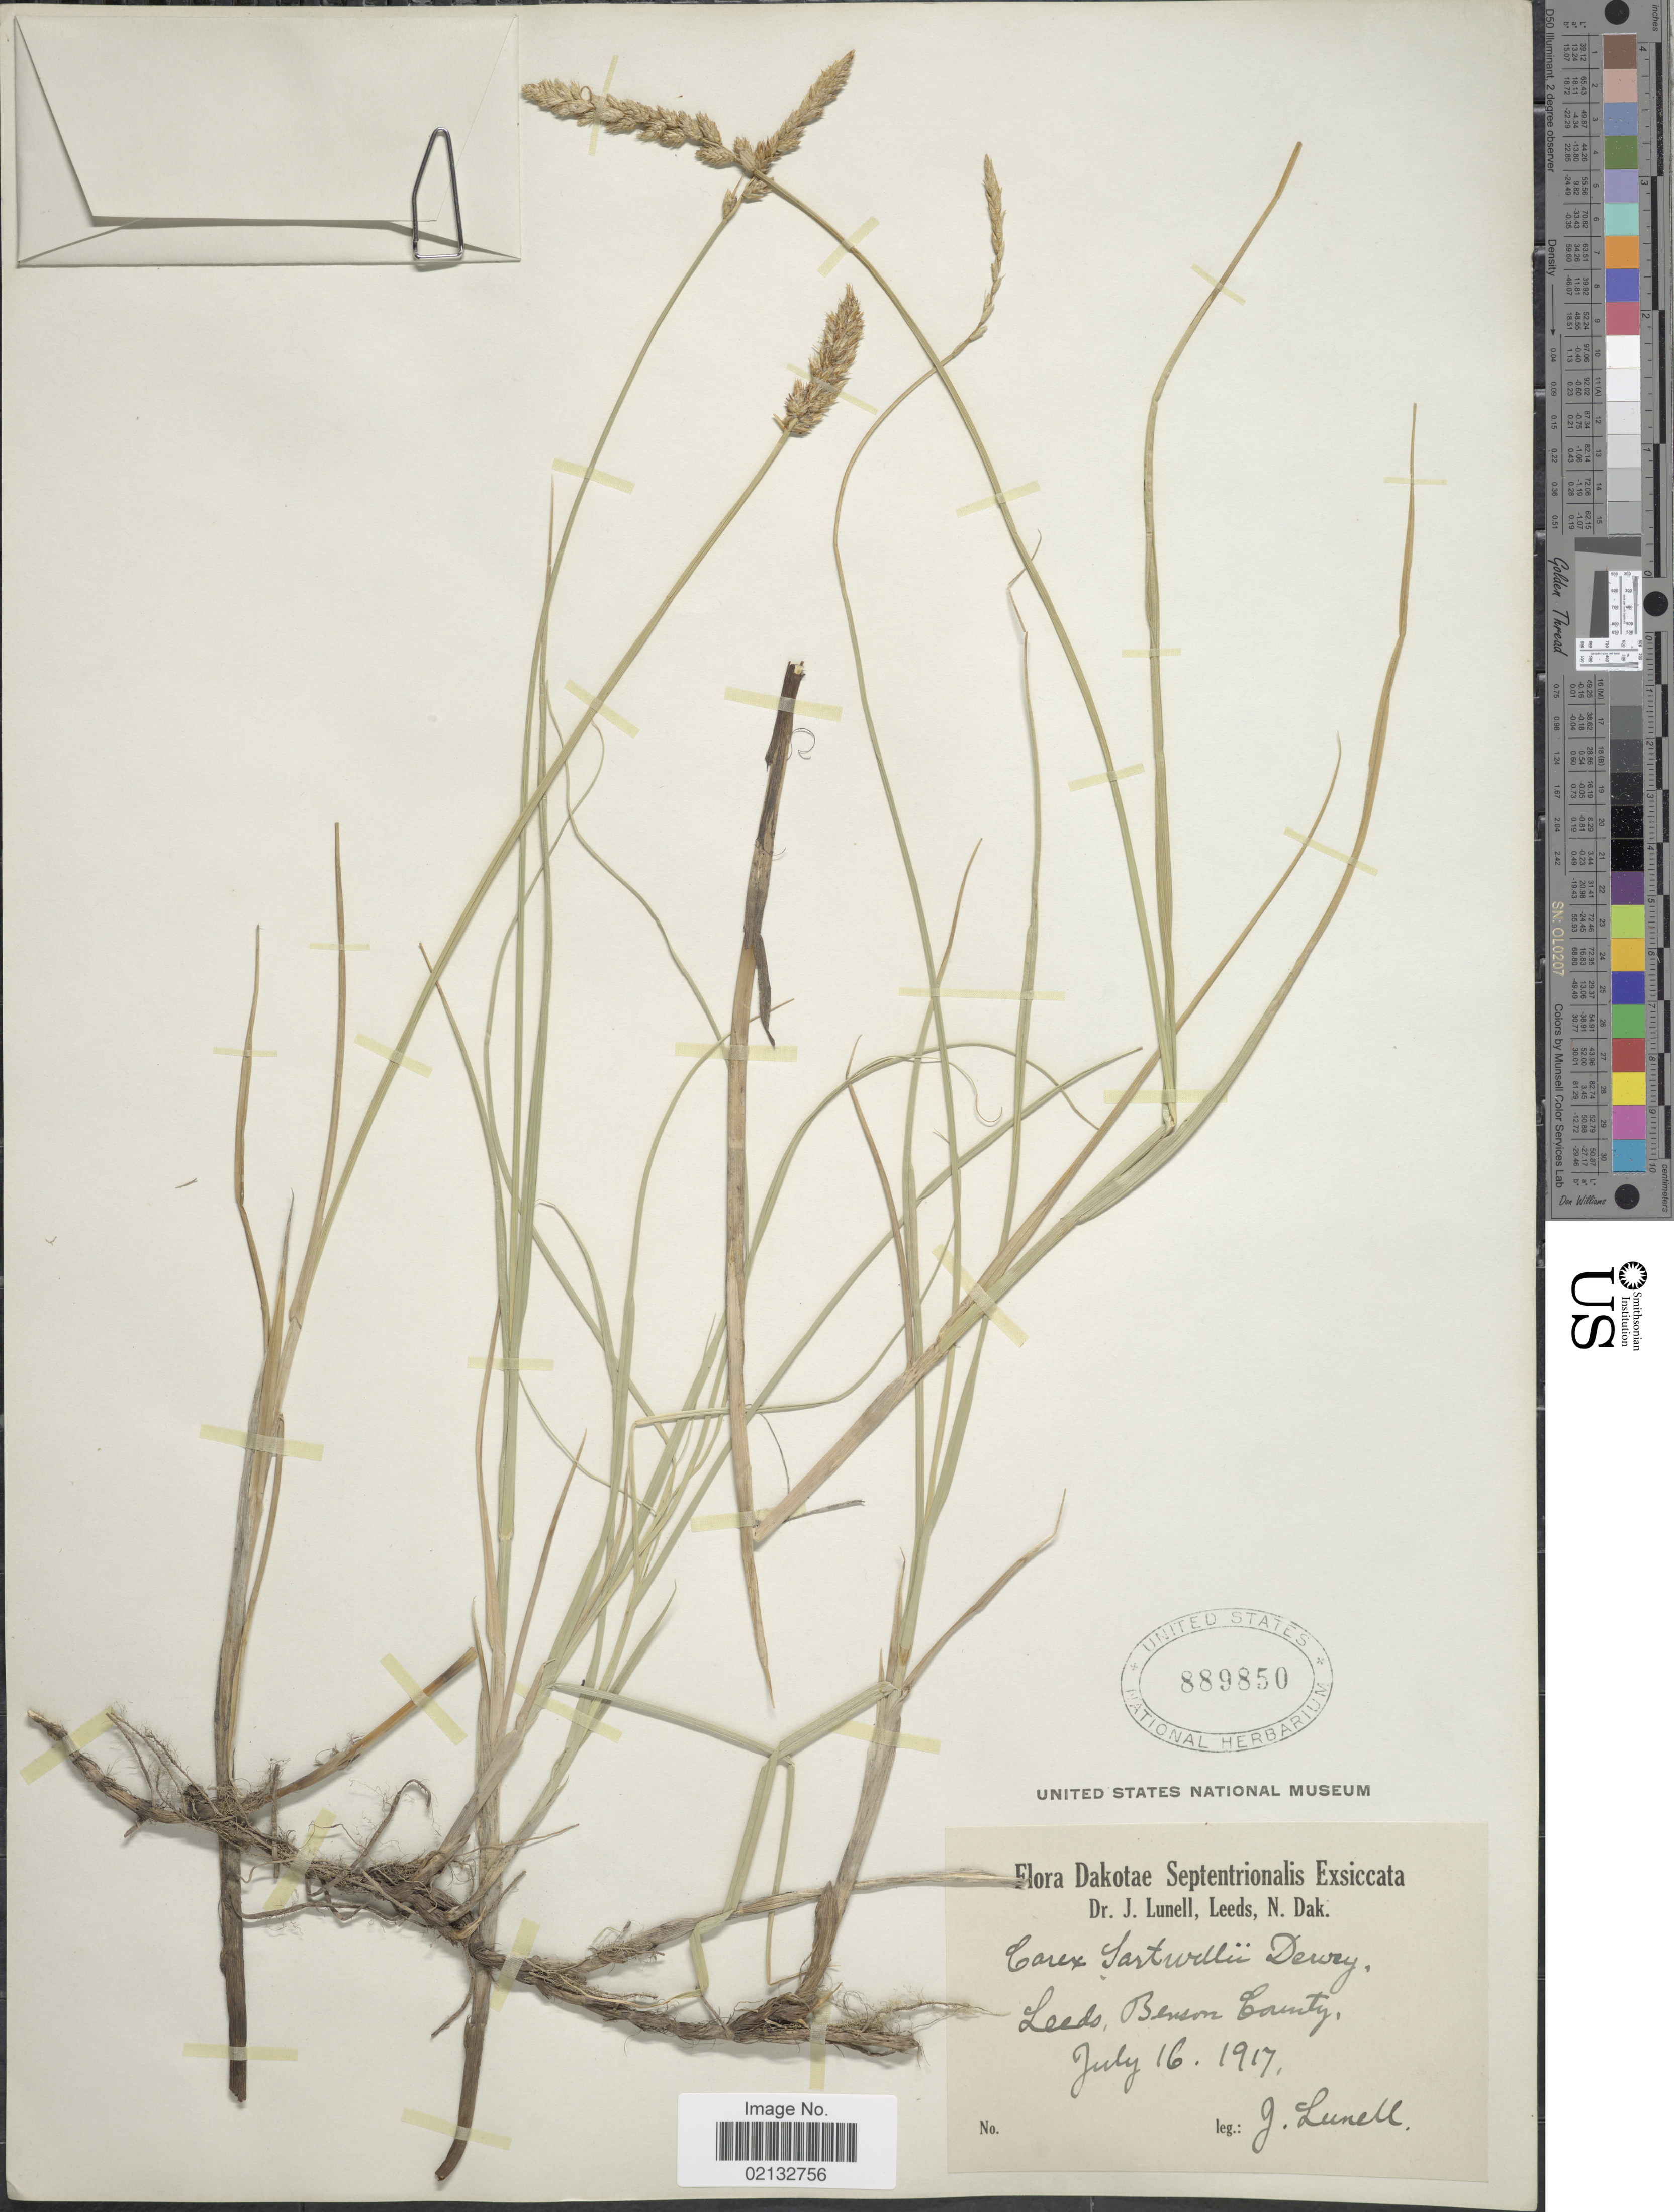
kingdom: Plantae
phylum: Tracheophyta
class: Liliopsida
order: Poales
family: Cyperaceae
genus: Carex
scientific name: Carex sartwellii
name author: Dewey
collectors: J. Lunell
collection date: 1917-07-16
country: United States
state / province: North Dakota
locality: Leeds, Benson County.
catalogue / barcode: US 889850